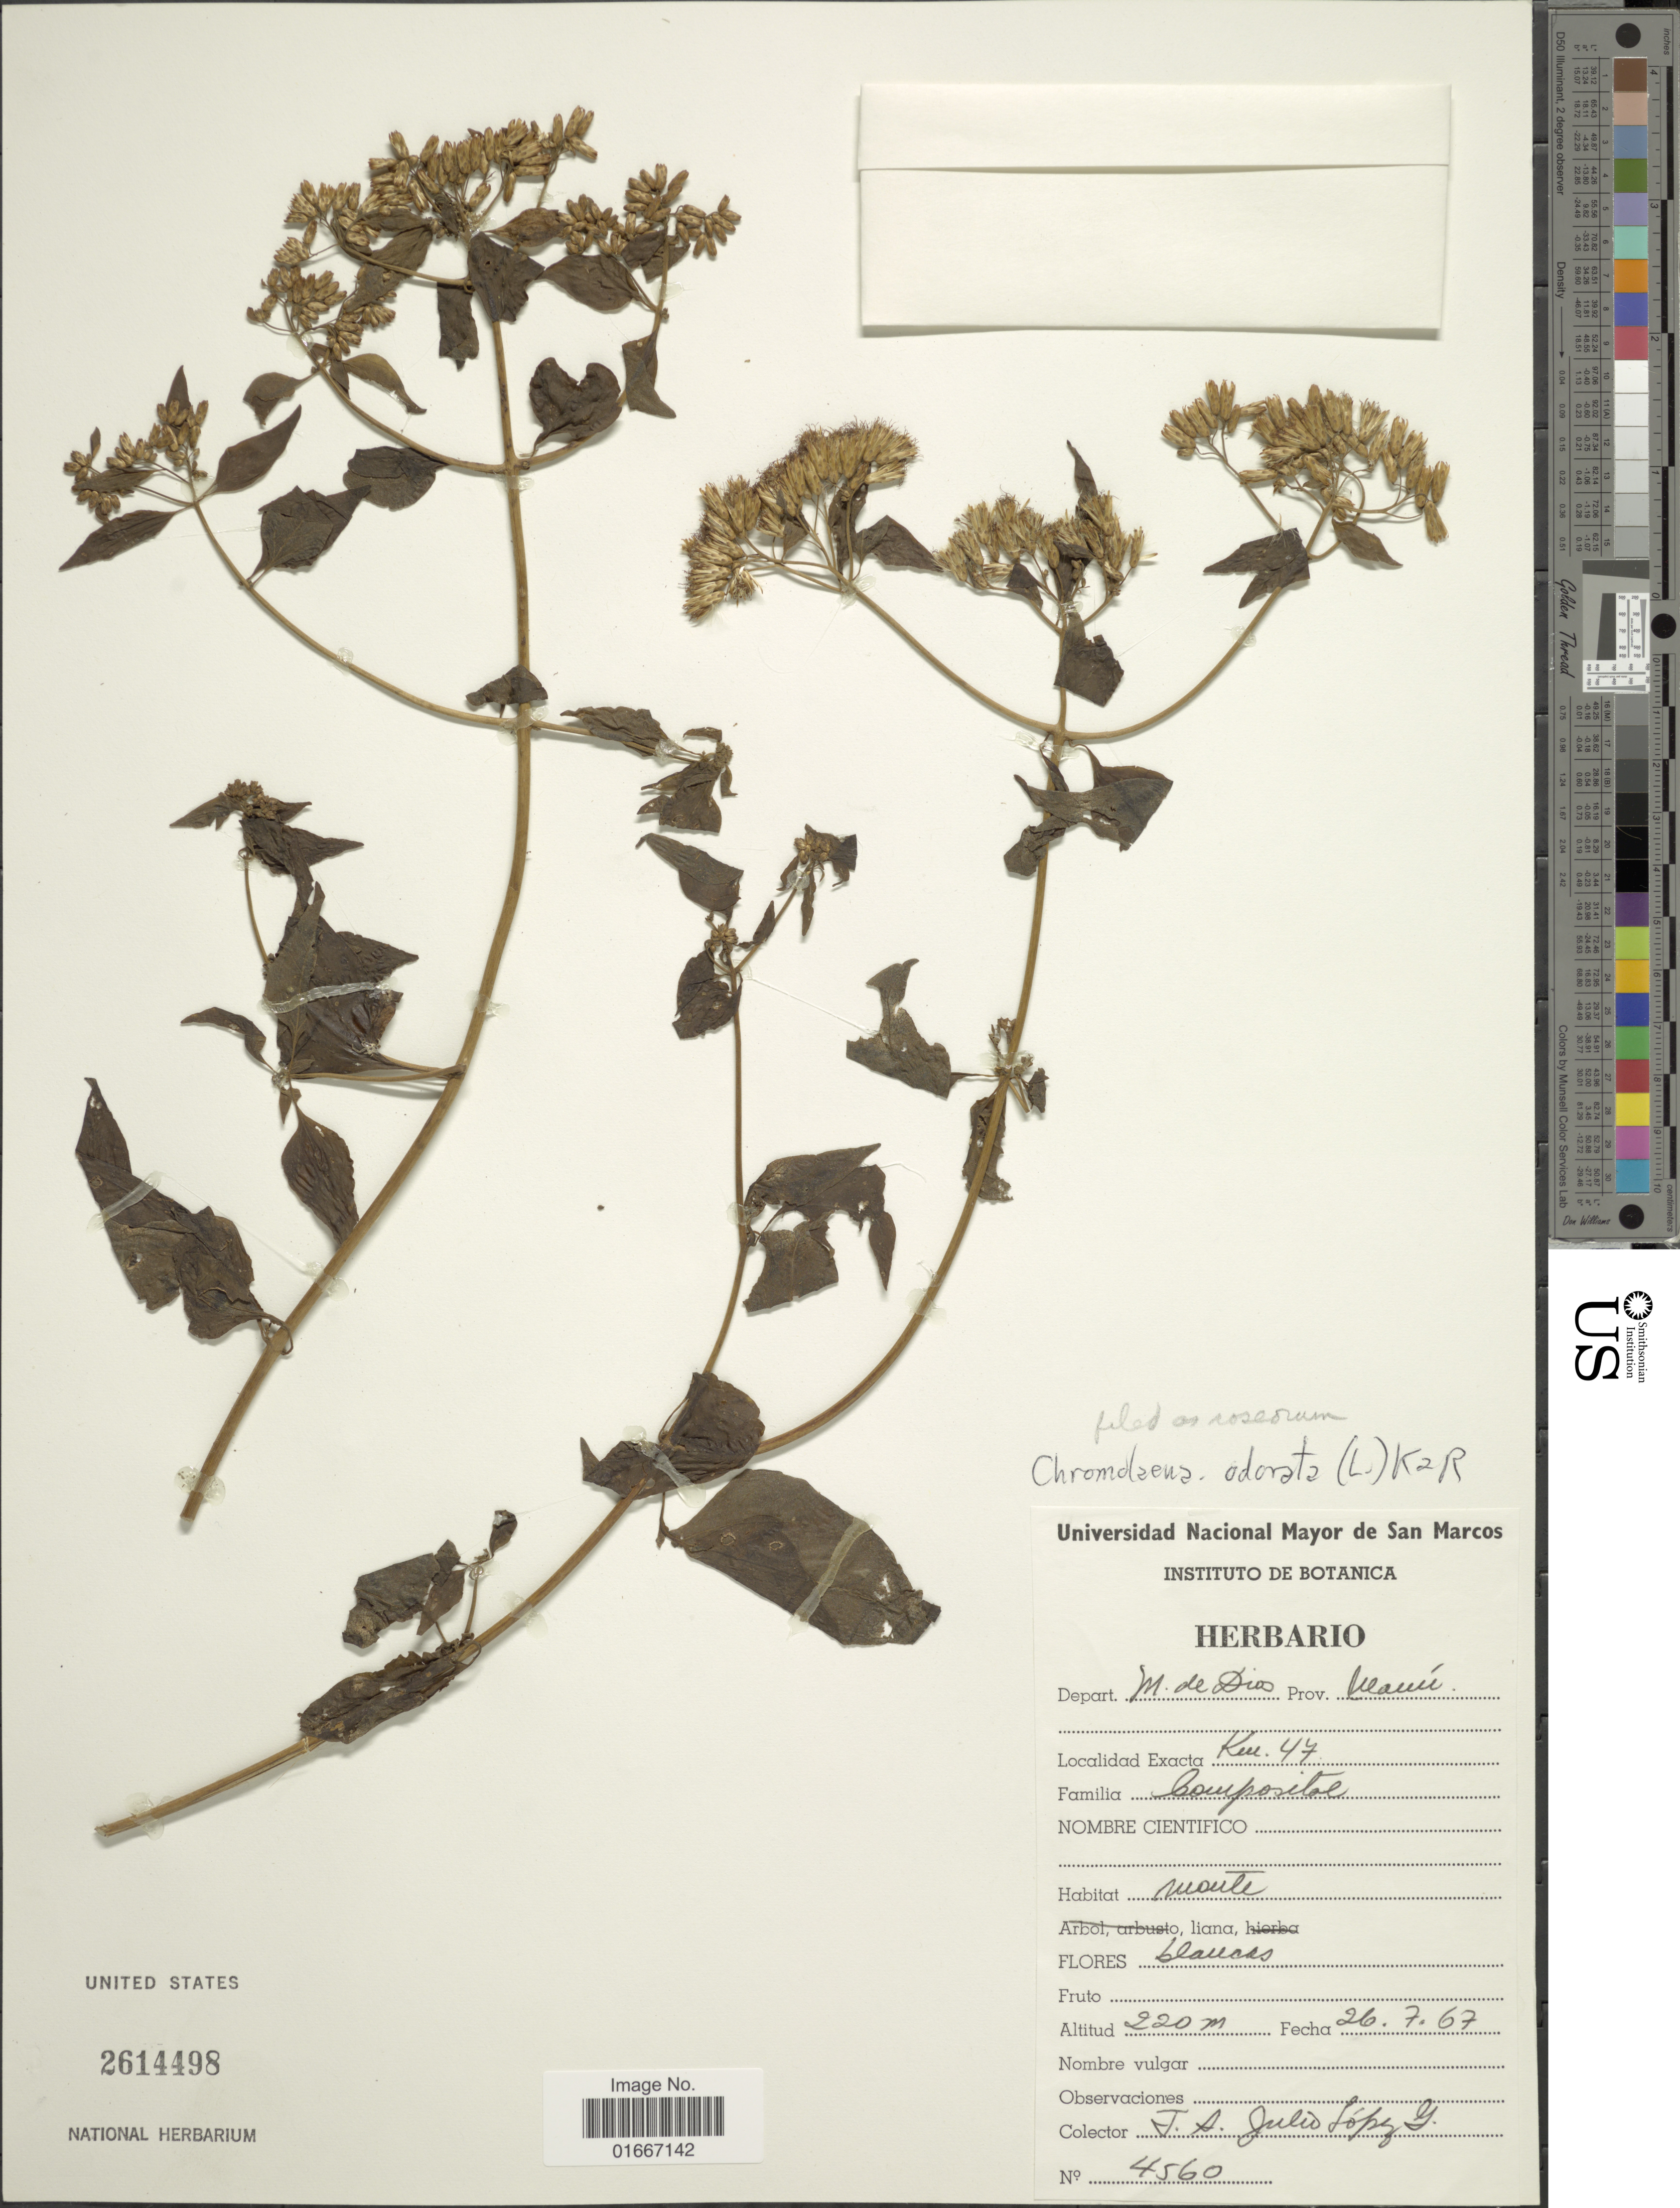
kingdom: Plantae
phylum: Tracheophyta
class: Magnoliopsida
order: Asterales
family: Asteraceae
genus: Chromolaena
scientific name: Chromolaena roseorum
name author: (B.L. Rob.) R.M. King & H. Rob.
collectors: J. López G.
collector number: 4560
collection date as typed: Transcribed d/m/y: 26/7/67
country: Peru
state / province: Madre de Dios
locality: Depart. M. de Dios Prov. Mauui. Km 47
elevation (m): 220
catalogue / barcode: US 2614498